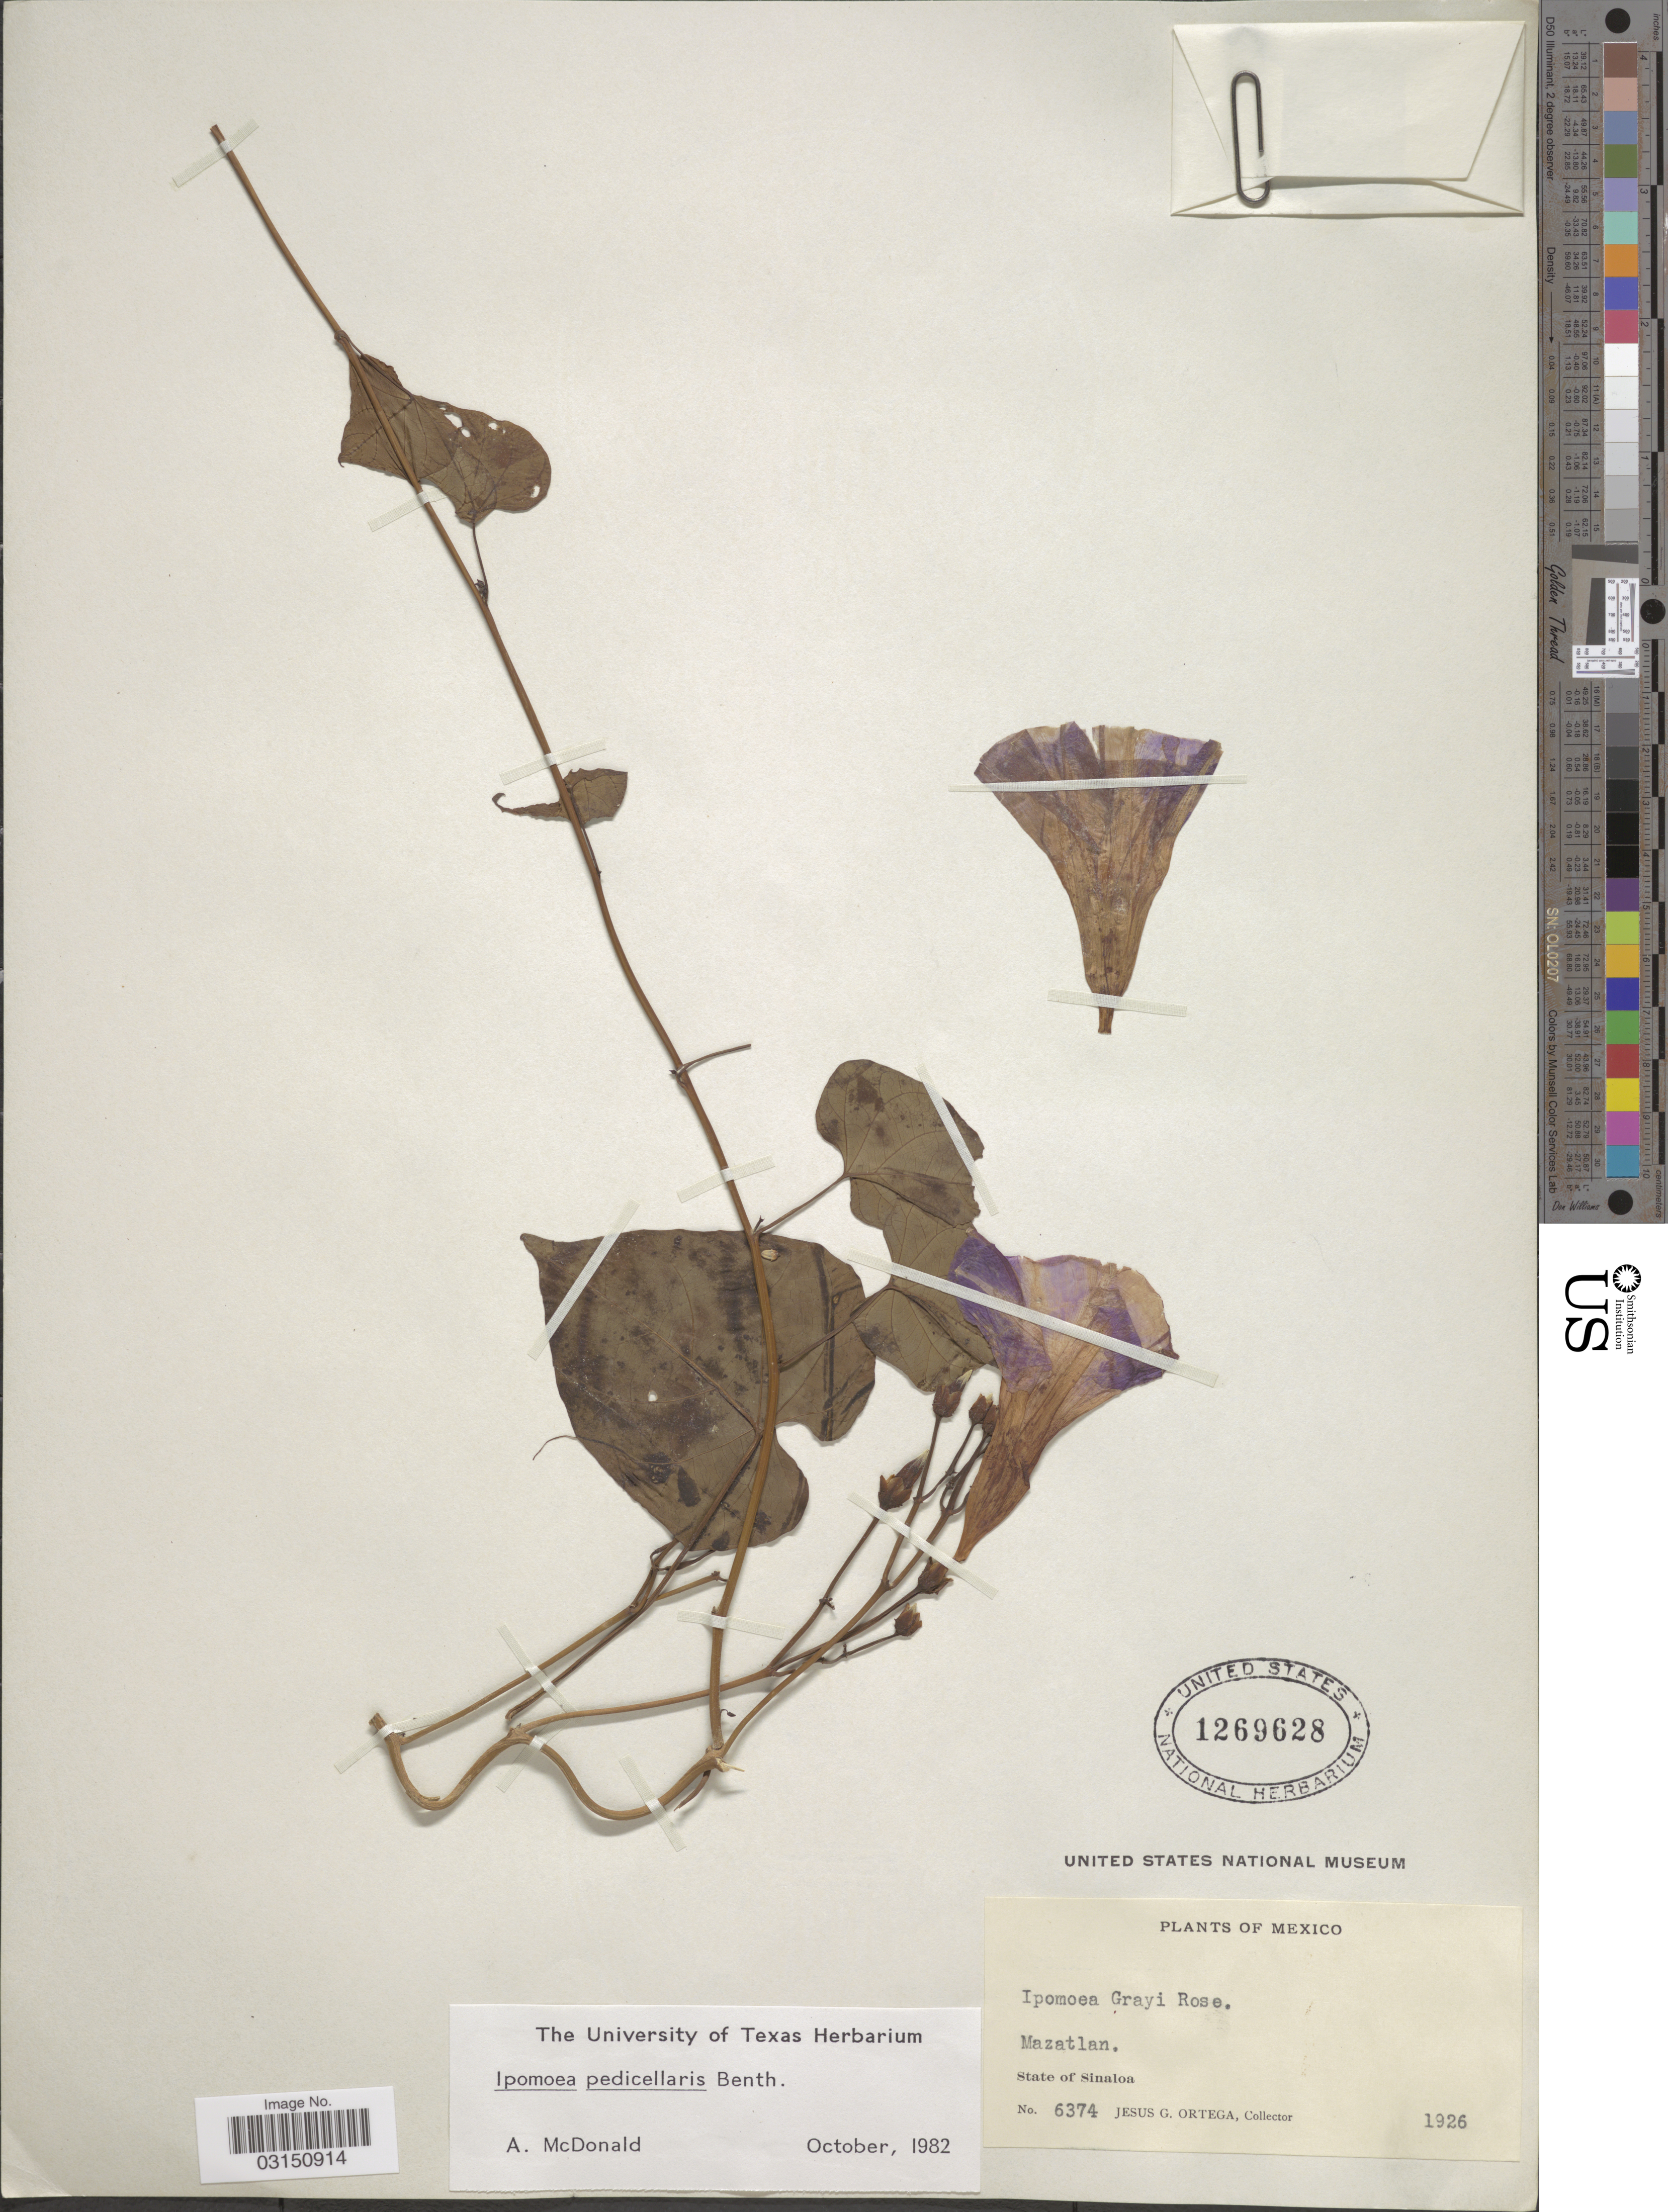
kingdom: Plantae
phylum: Tracheophyta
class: Magnoliopsida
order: Solanales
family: Convolvulaceae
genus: Ipomoea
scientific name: Ipomoea pedicellaris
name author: Benth.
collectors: J. Ortega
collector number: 6374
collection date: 1926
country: Mexico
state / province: Sinaloa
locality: Mazatlan.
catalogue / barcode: US 1269628